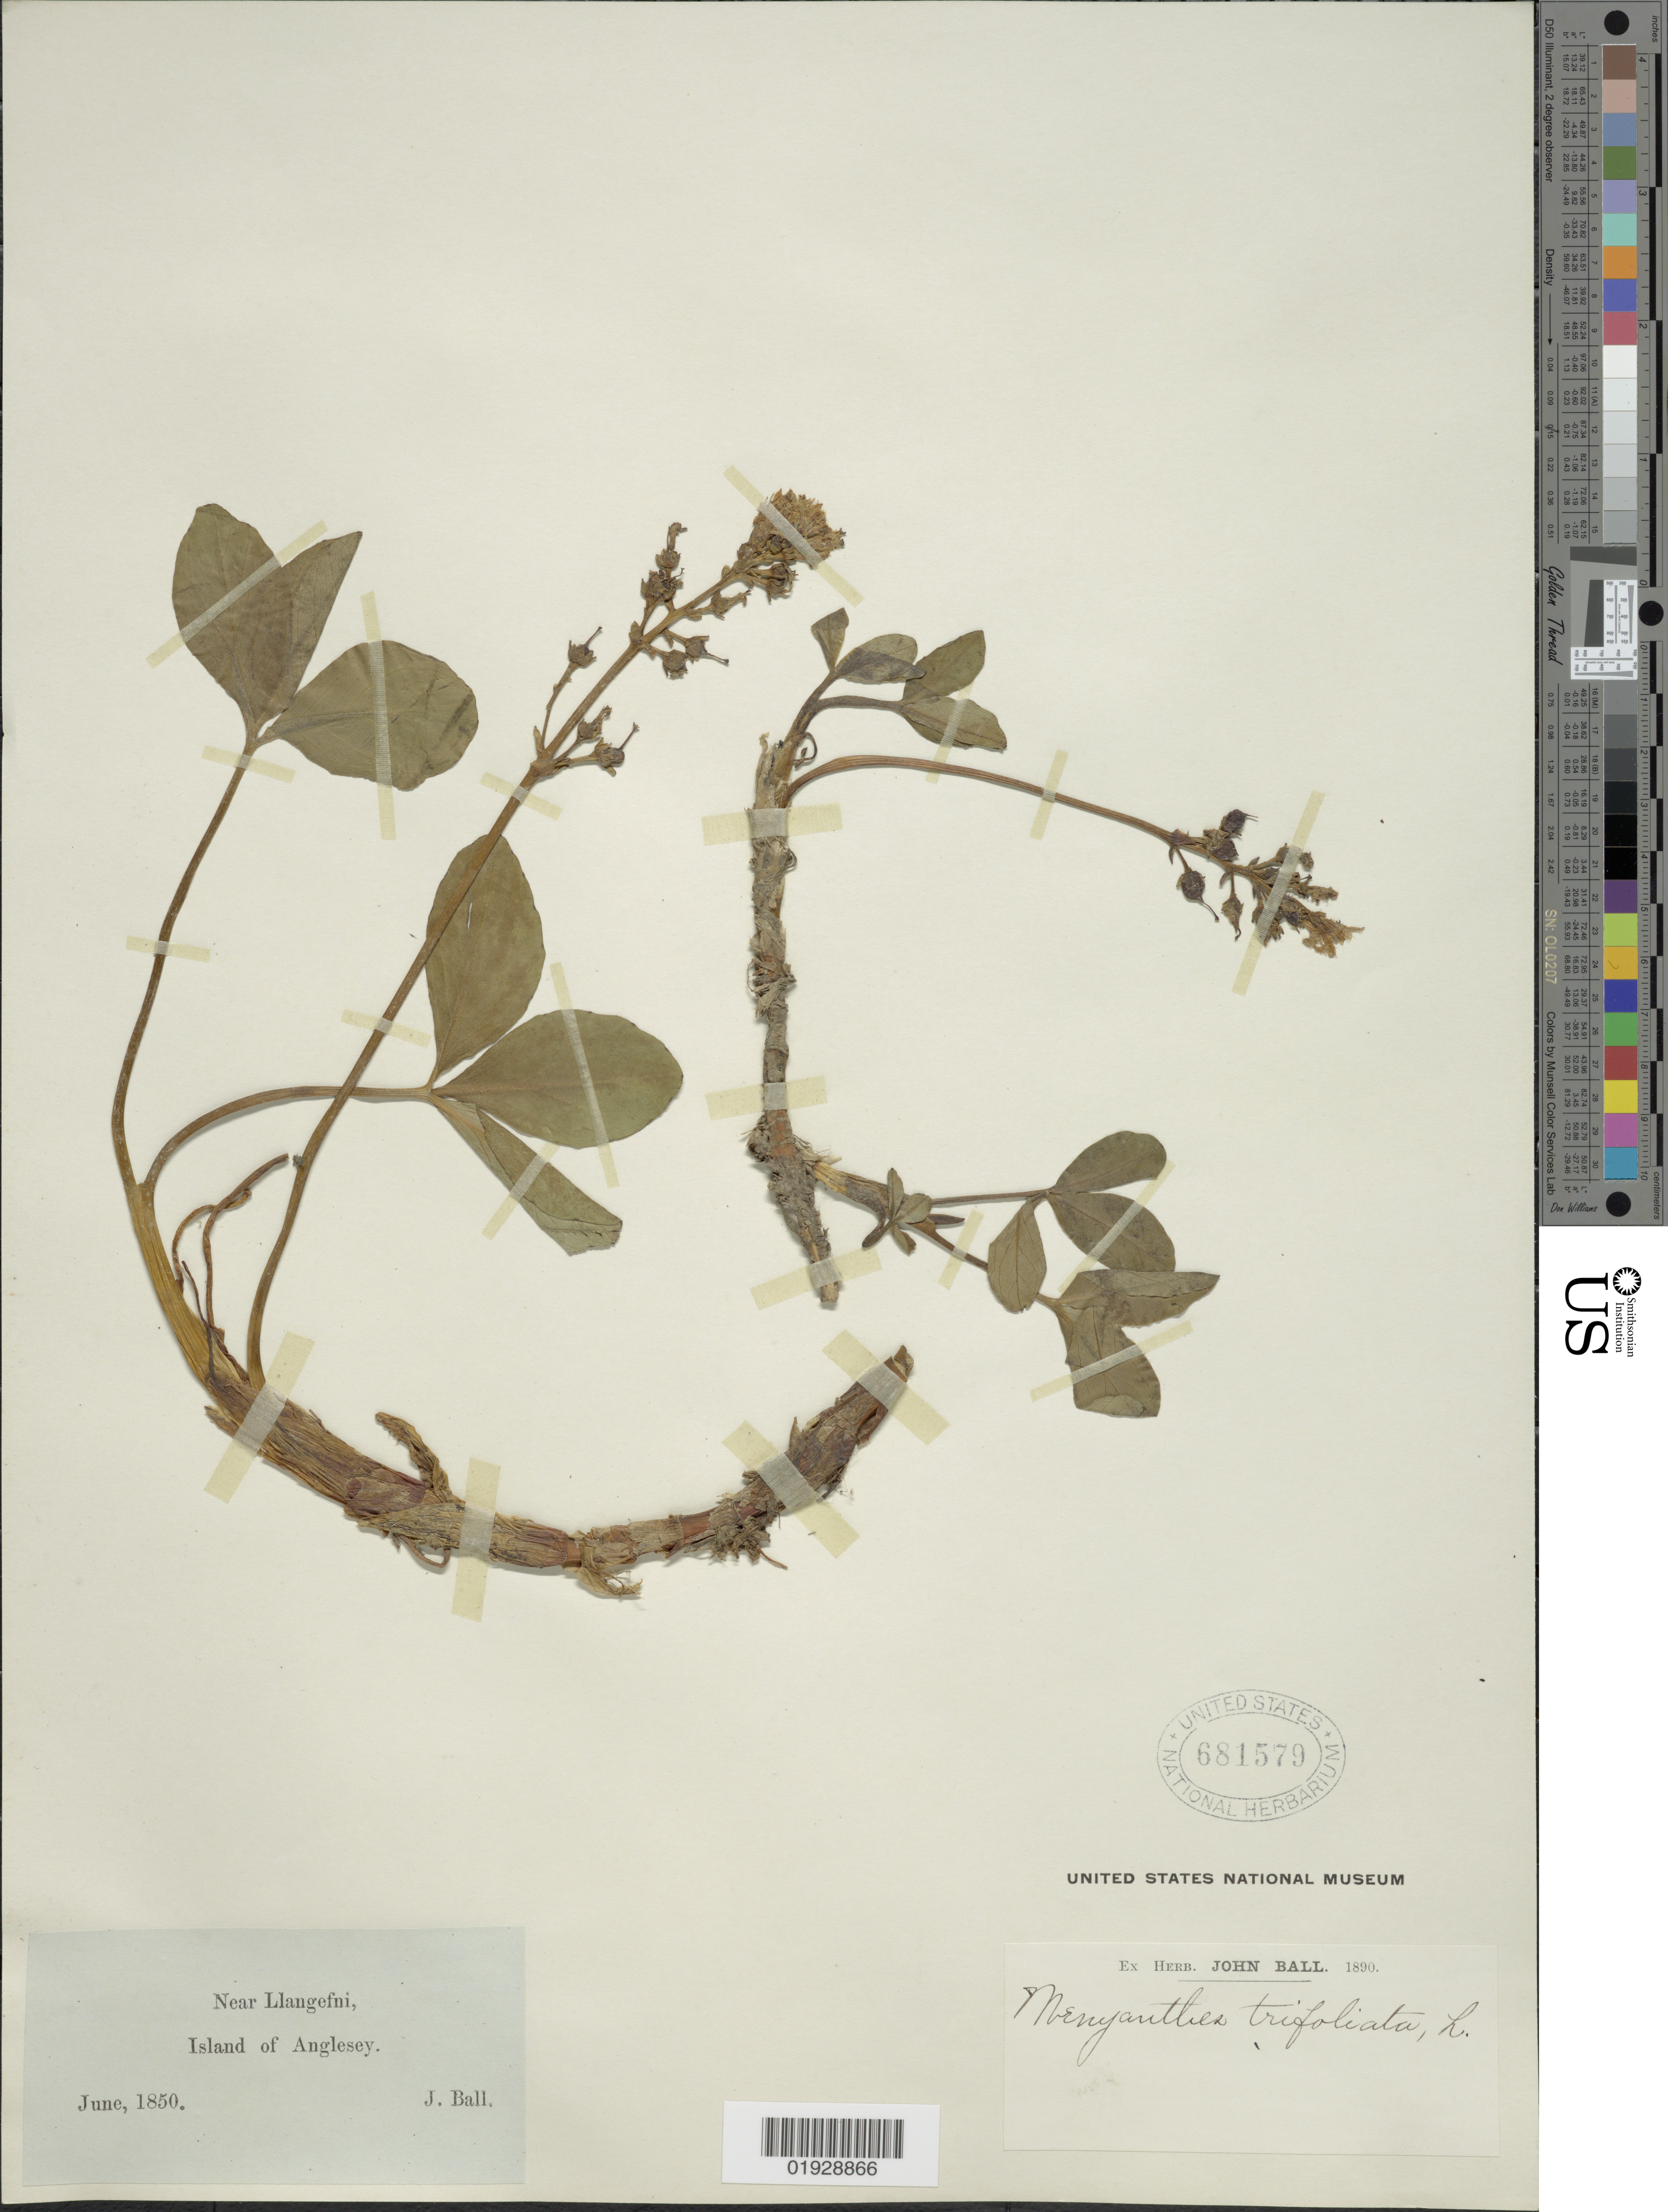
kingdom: Plantae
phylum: Tracheophyta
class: Magnoliopsida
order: Asterales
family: Menyanthaceae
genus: Menyanthes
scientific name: Menyanthes trifoliata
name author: L.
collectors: J. Ball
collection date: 1850-06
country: United Kingdom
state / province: Wales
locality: Near Llangefni, Island of Anglesey.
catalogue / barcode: US 681579